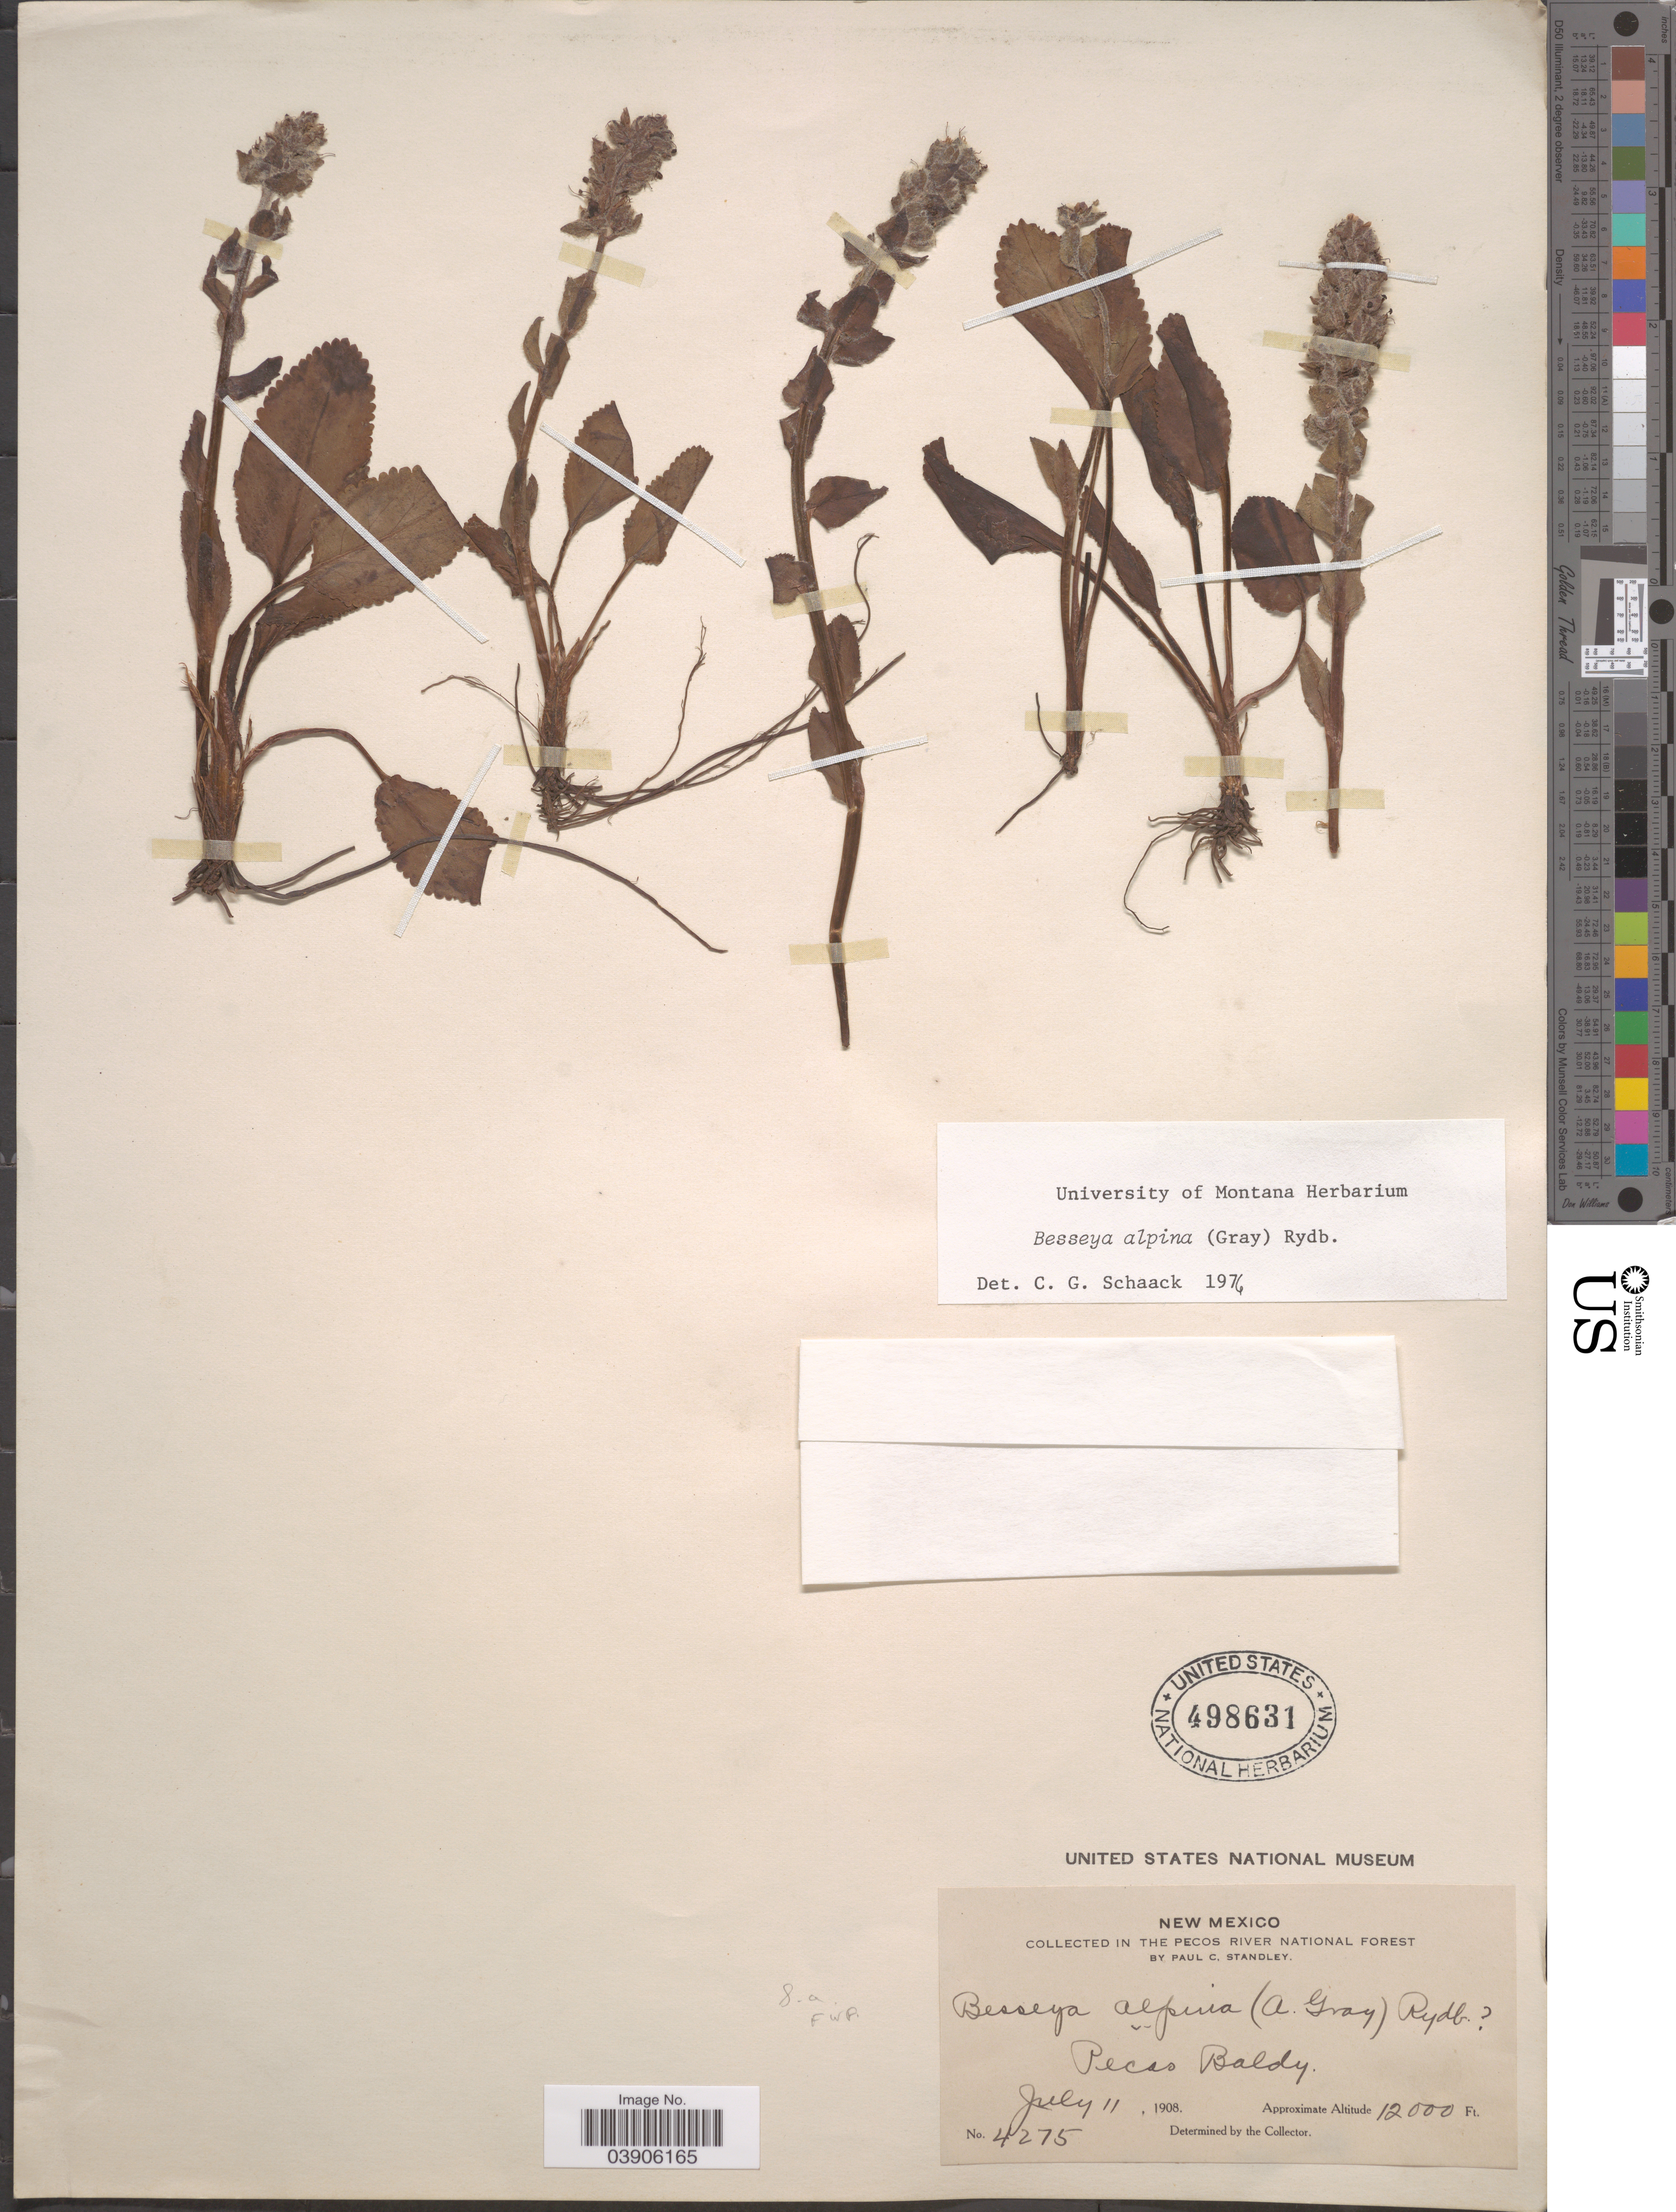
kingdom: Plantae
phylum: Tracheophyta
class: Magnoliopsida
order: Lamiales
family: Plantaginaceae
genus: Synthyris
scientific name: Synthyris alpina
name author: A. Gray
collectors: P. C. Standley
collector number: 4275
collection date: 1908-07-11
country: United States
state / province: New Mexico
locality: In the Pecos River National Forest. Pecos Baldy.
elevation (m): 3658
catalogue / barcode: US 498631